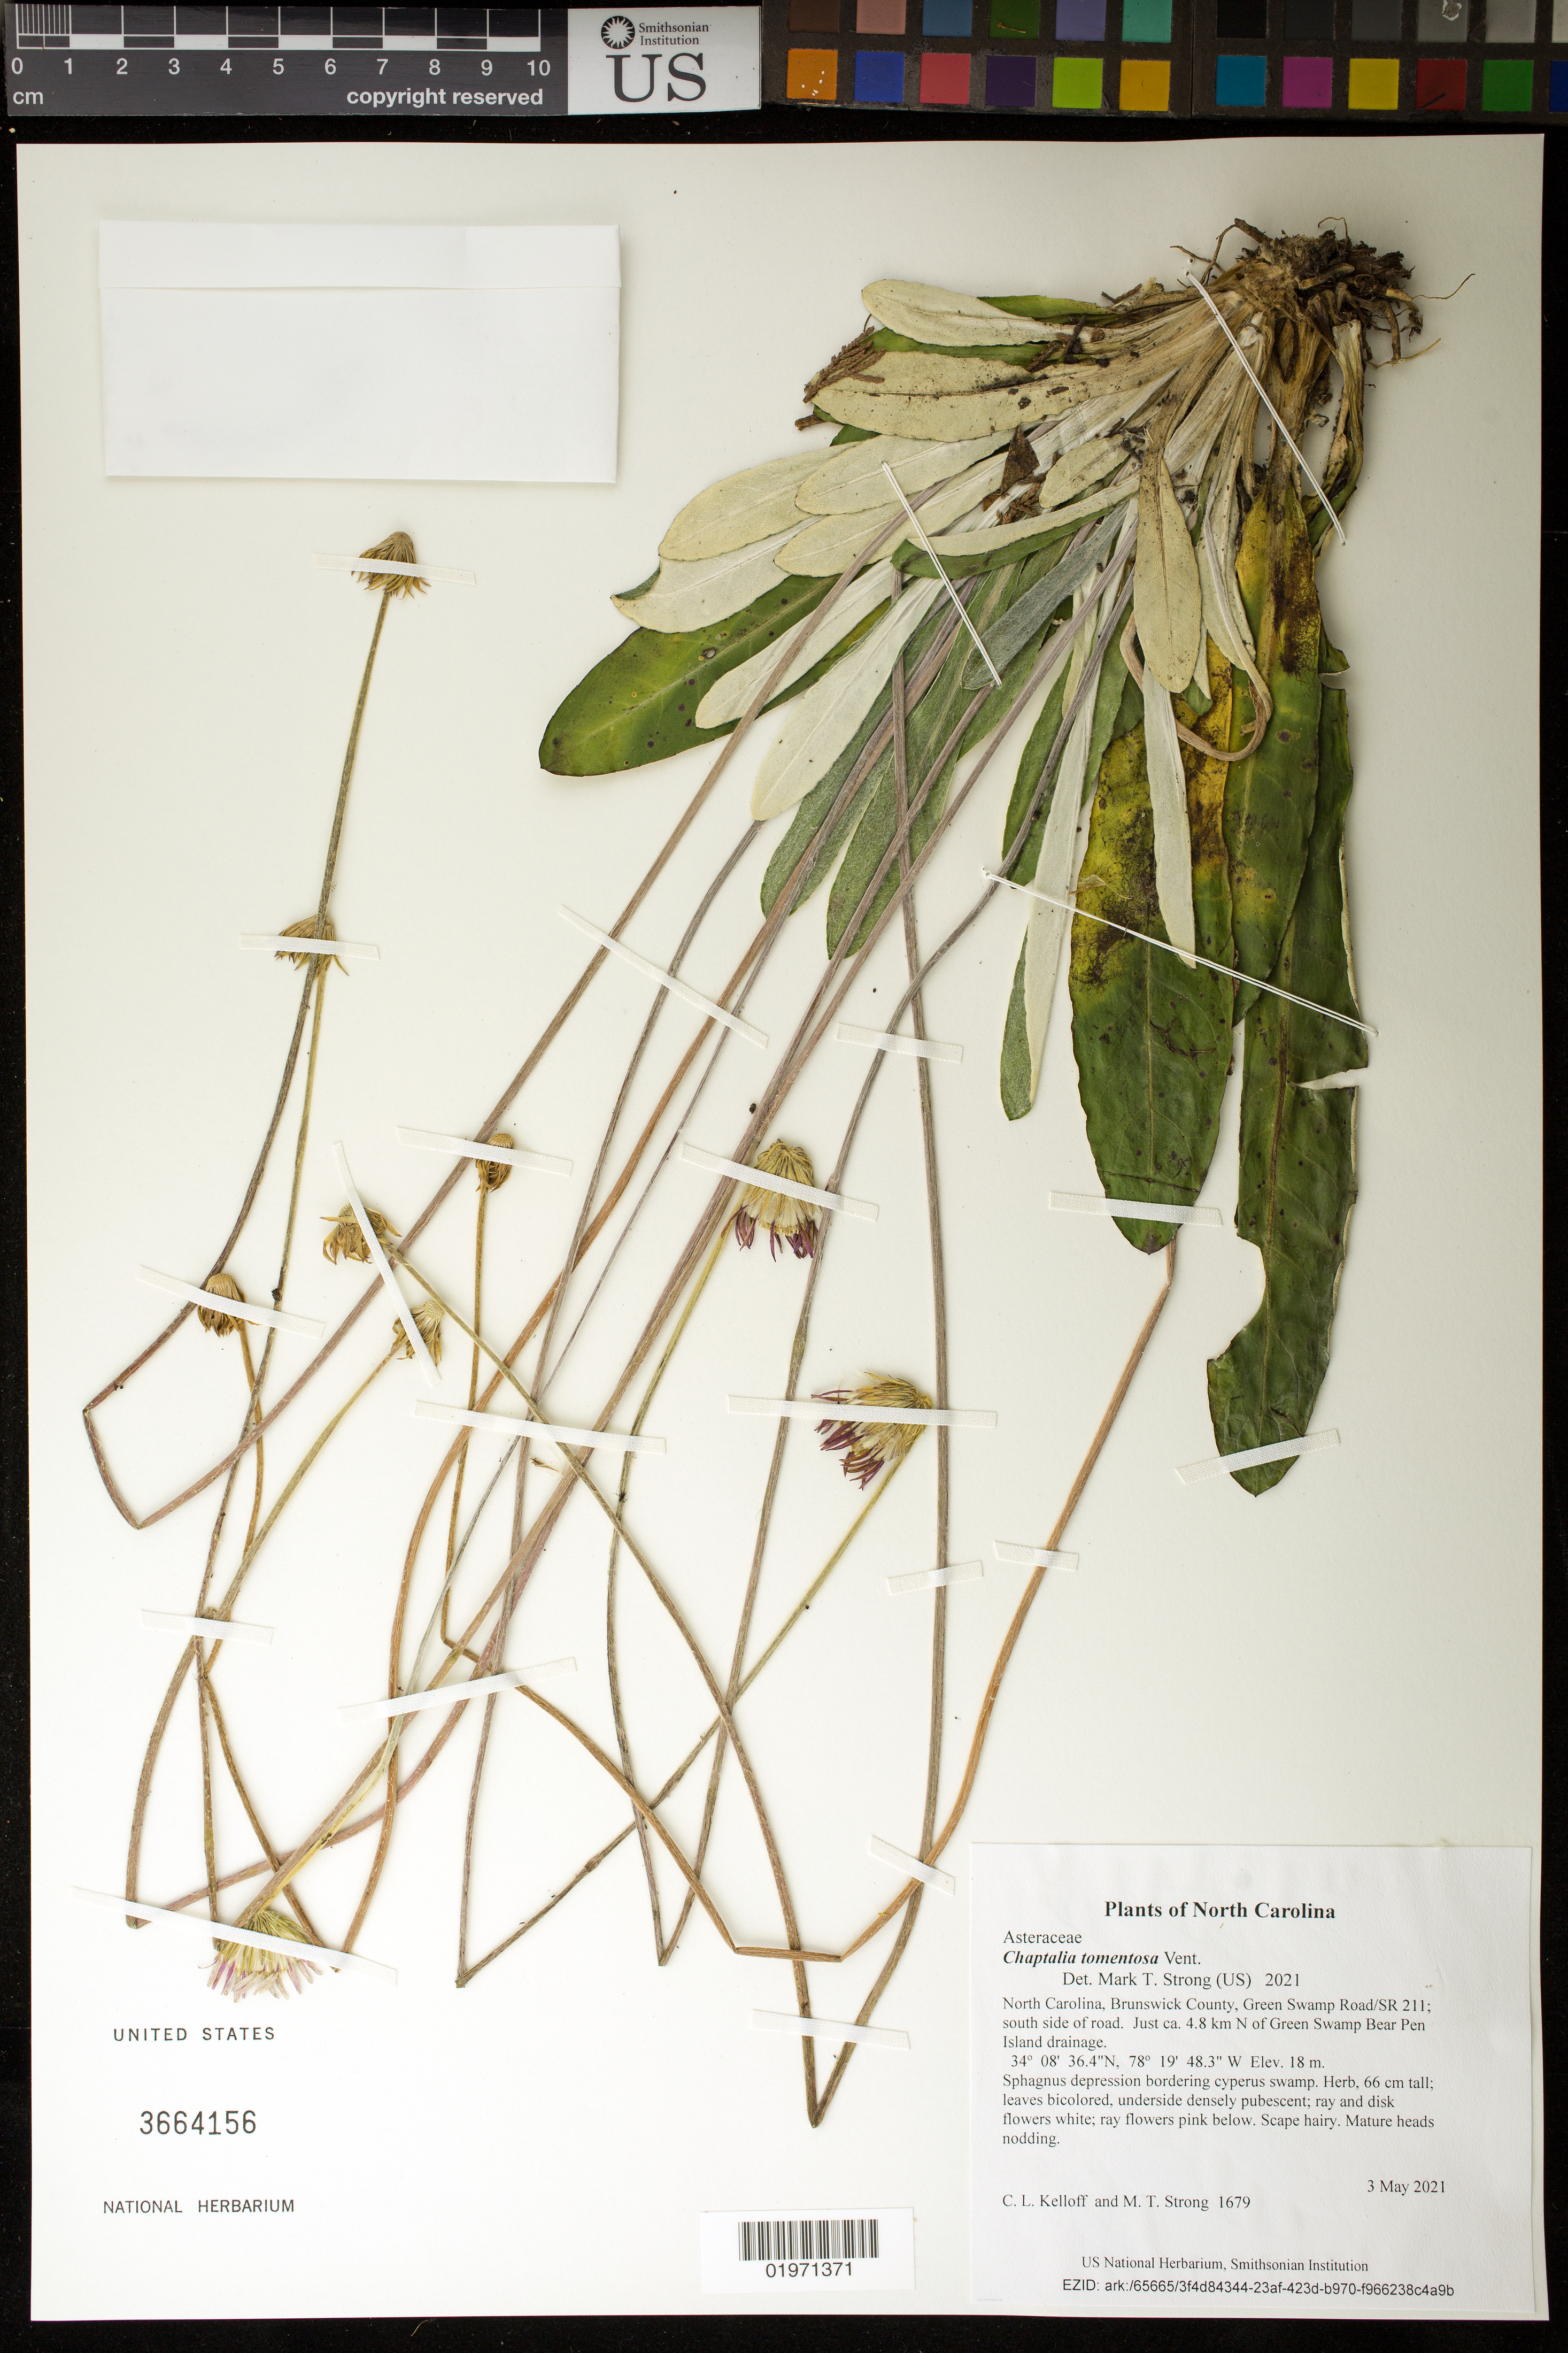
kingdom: Plantae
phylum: Tracheophyta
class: Magnoliopsida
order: Asterales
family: Asteraceae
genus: Chaptalia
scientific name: Chaptalia tomentosa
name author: Vent.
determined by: Strong, M. T., (US), Smithsonian Institution - National Museum of Natural History (UNITED STATES)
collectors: C. L. Kelloff & M. T. Strong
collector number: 1679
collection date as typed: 3 May 2021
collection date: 2021-05-03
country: United States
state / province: North Carolina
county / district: Brunswick County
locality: Green Swamp Road/SR 211; south side of road. Just ca. 4.8 km N of Green Swamp Bear Pen Island drainage.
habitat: Sphagnus depression bordering cyperus swamp.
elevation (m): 18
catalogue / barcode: US 3664156